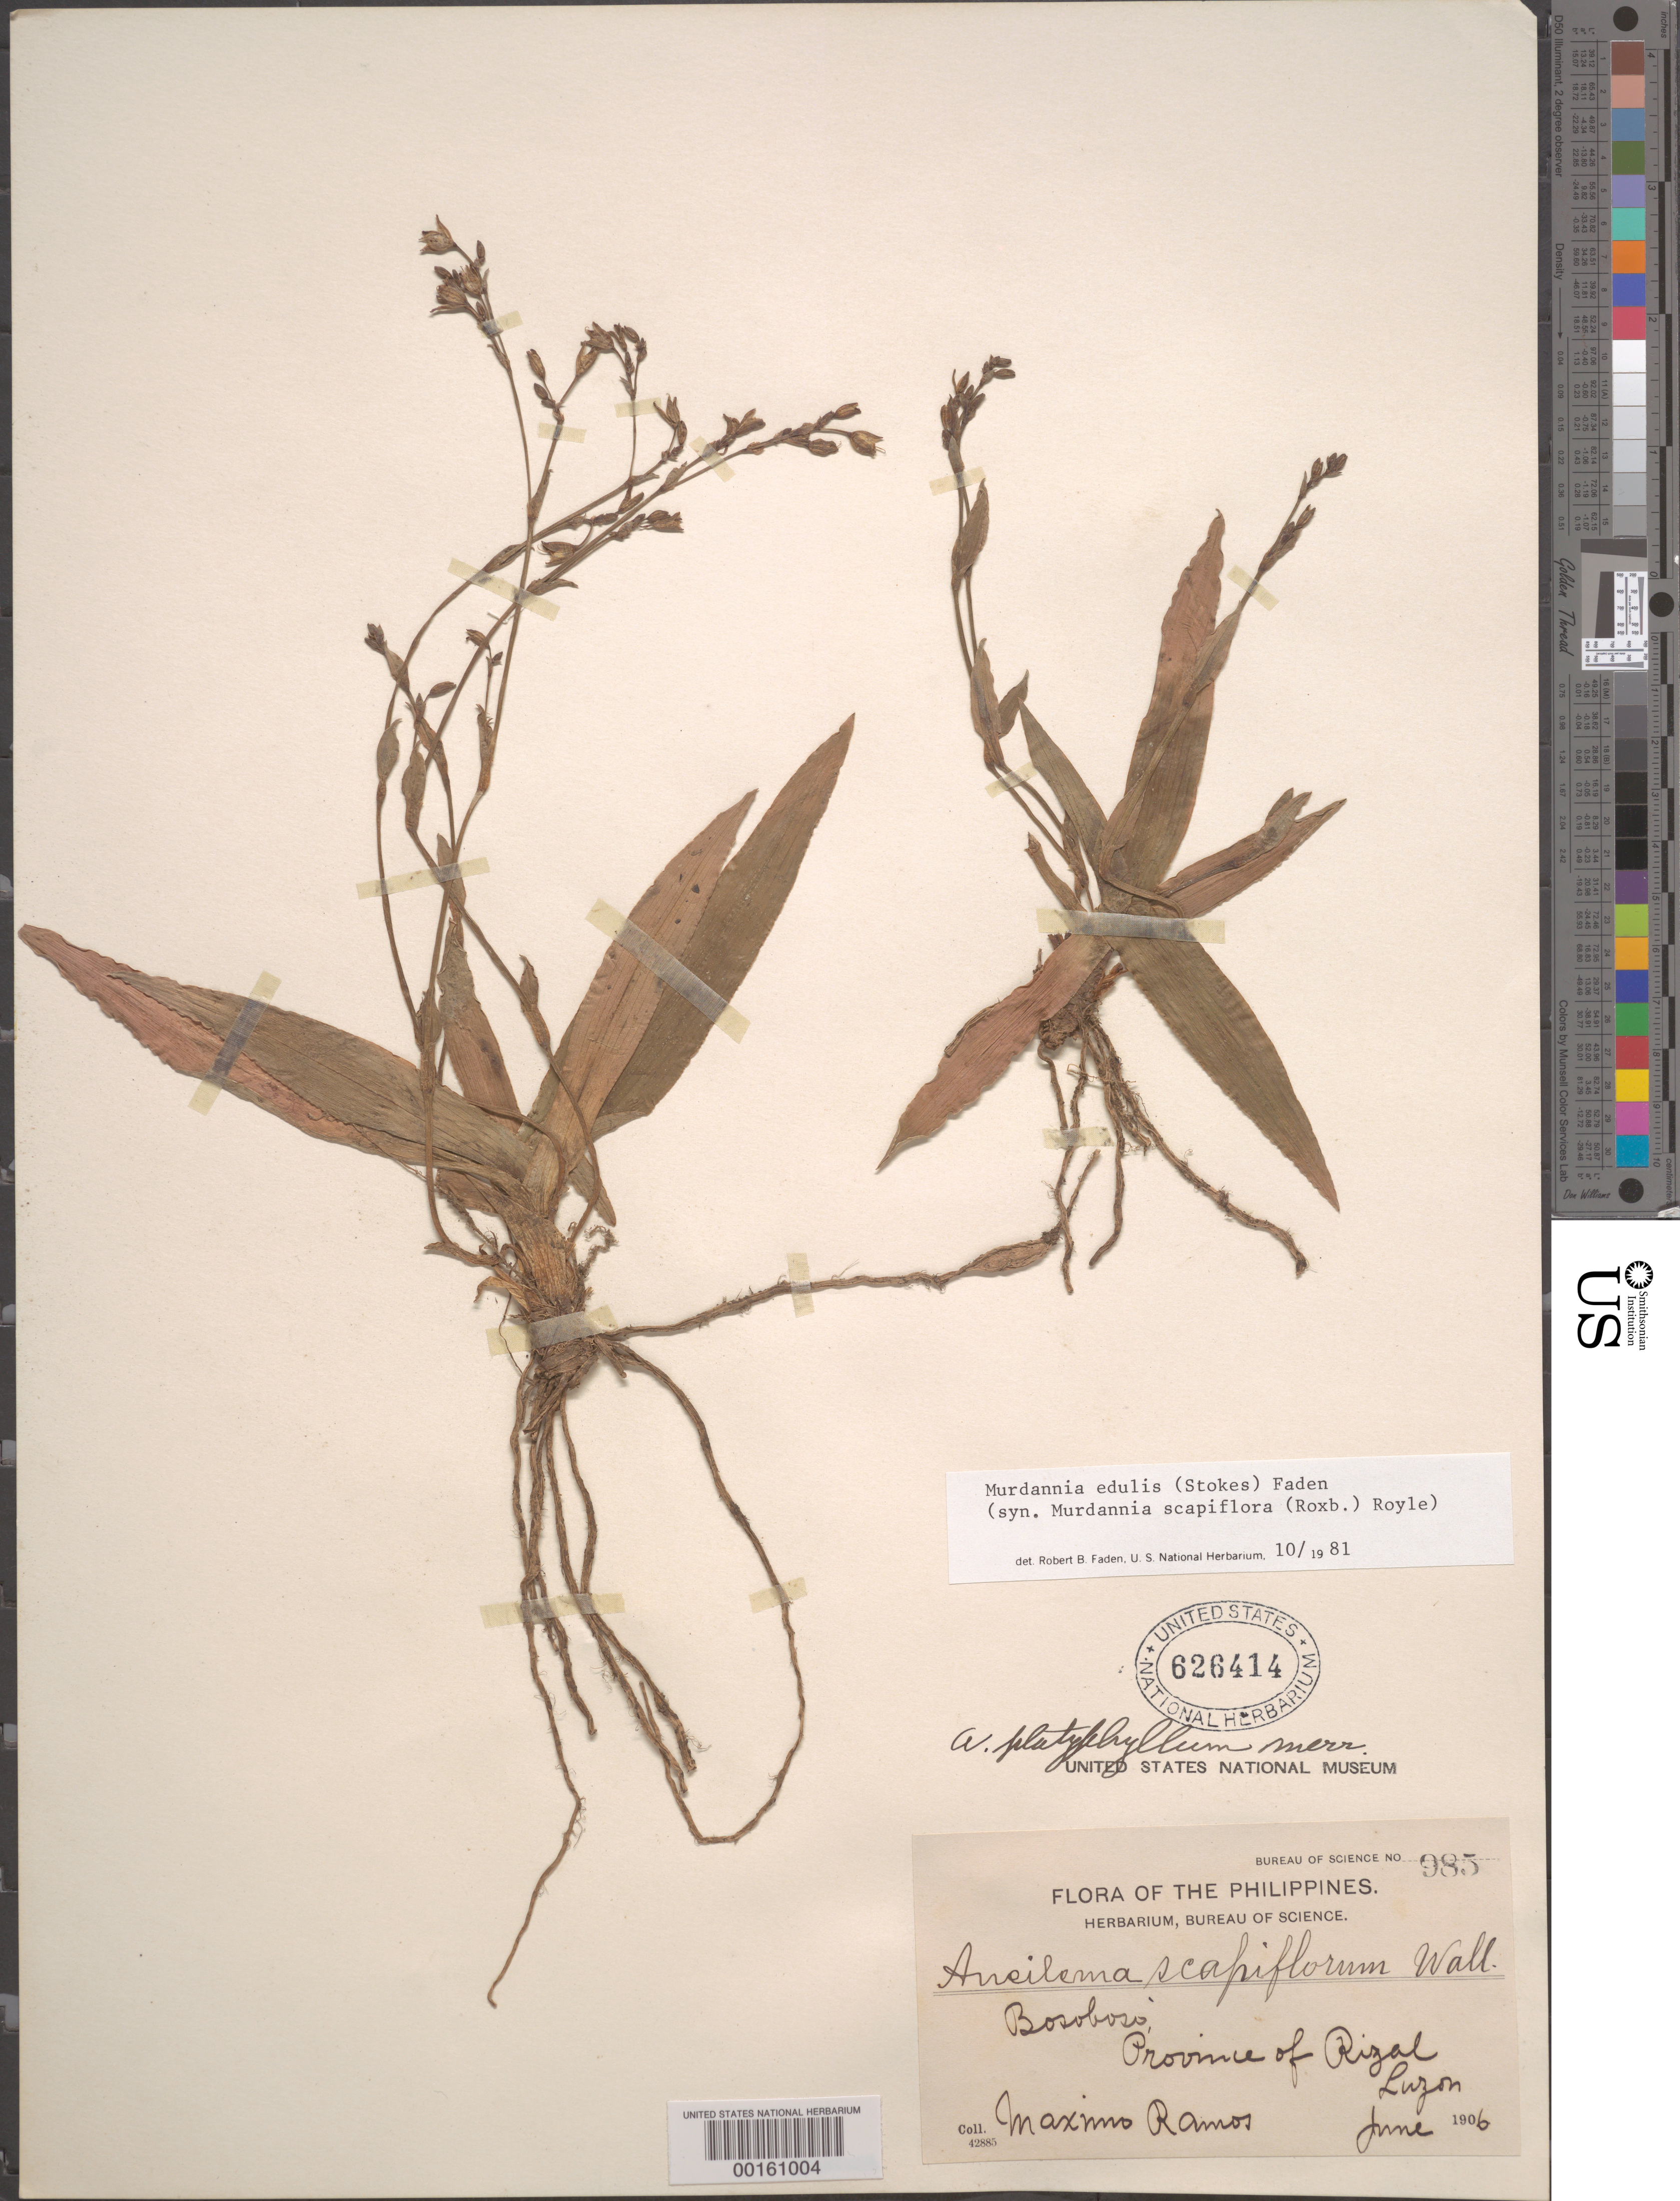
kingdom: Plantae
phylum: Tracheophyta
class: Liliopsida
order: Commelinales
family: Commelinaceae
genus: Murdannia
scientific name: Murdannia edulis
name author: (Stokes) Faden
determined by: Faden, Robert B., (US), Smithsonian Institution - National Museum of Natural History (UNITED STATES)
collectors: M. Ramos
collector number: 985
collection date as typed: Jun 1906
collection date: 1906-06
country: Philippines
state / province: Calabarzon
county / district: Rizal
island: Luzon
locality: Bosoboso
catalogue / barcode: US 626414